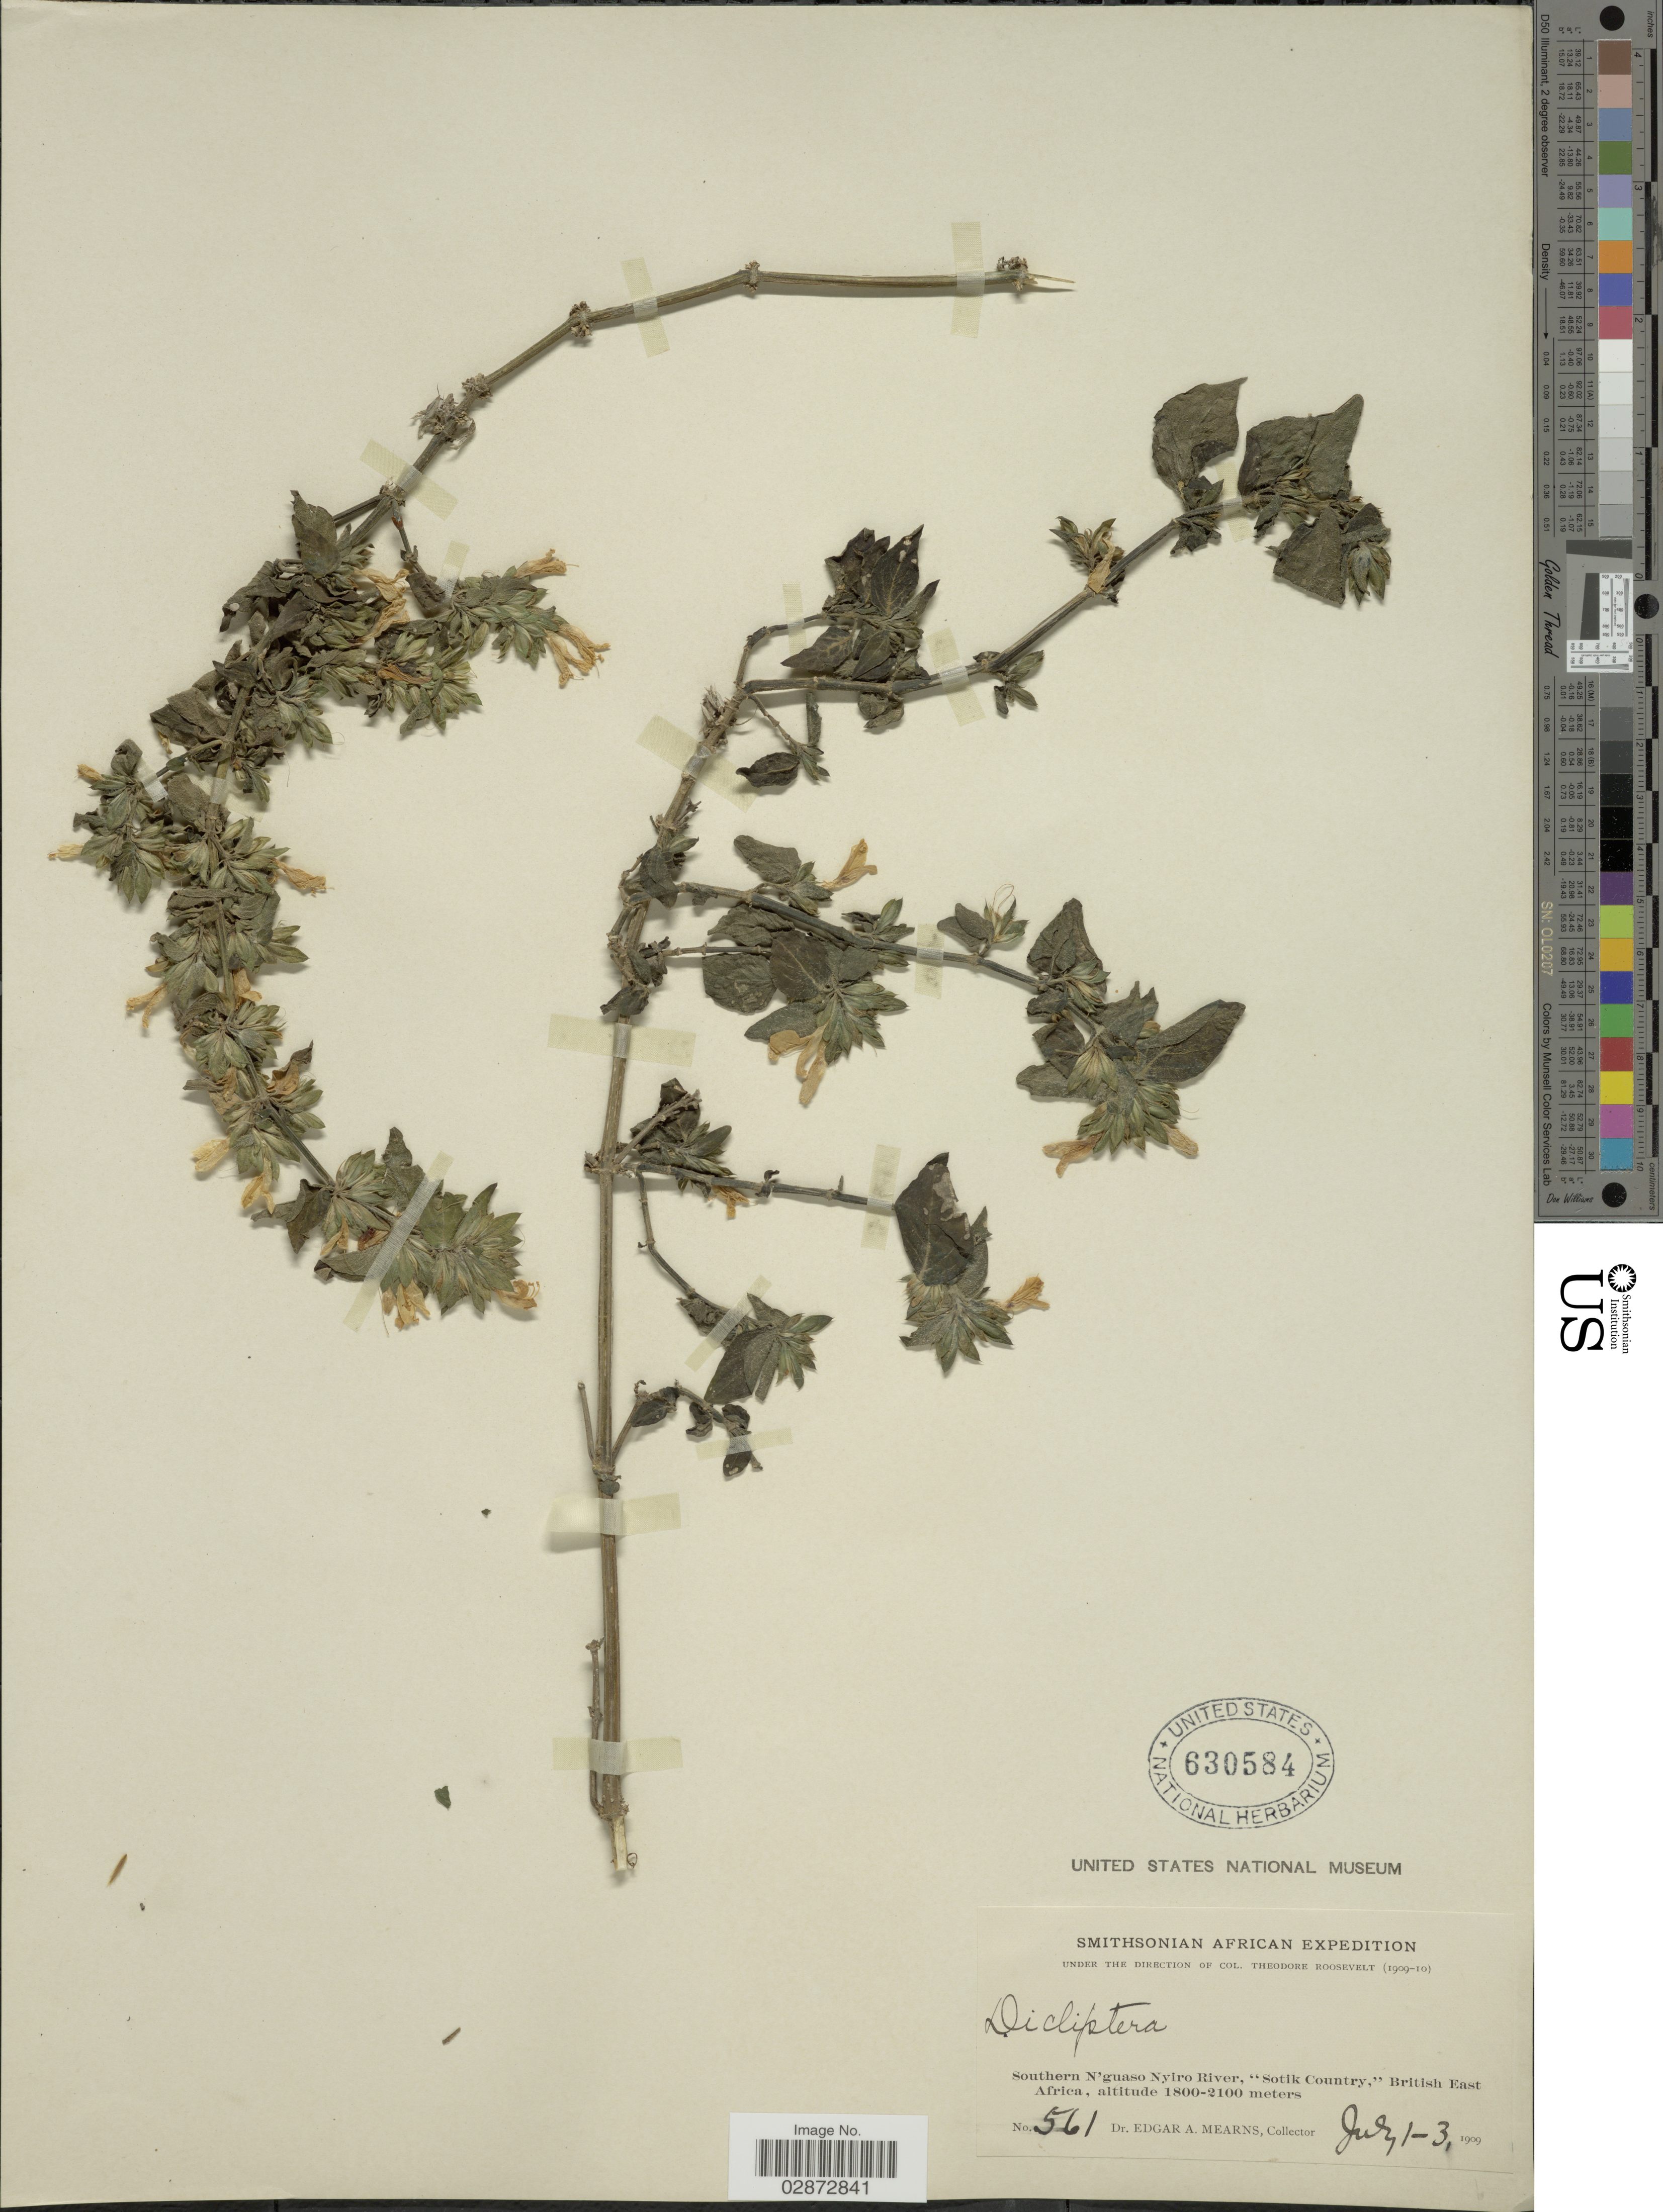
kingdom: Plantae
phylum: Tracheophyta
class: Magnoliopsida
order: Lamiales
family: Acanthaceae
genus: Dicliptera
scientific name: Dicliptera sp.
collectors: E. A. Mearns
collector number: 561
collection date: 1909-07-01/1909-07-03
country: Kenya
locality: Southern N'guaso Nyiro River, "Sotik Country," British East Africa.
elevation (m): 1800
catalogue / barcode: US 630584